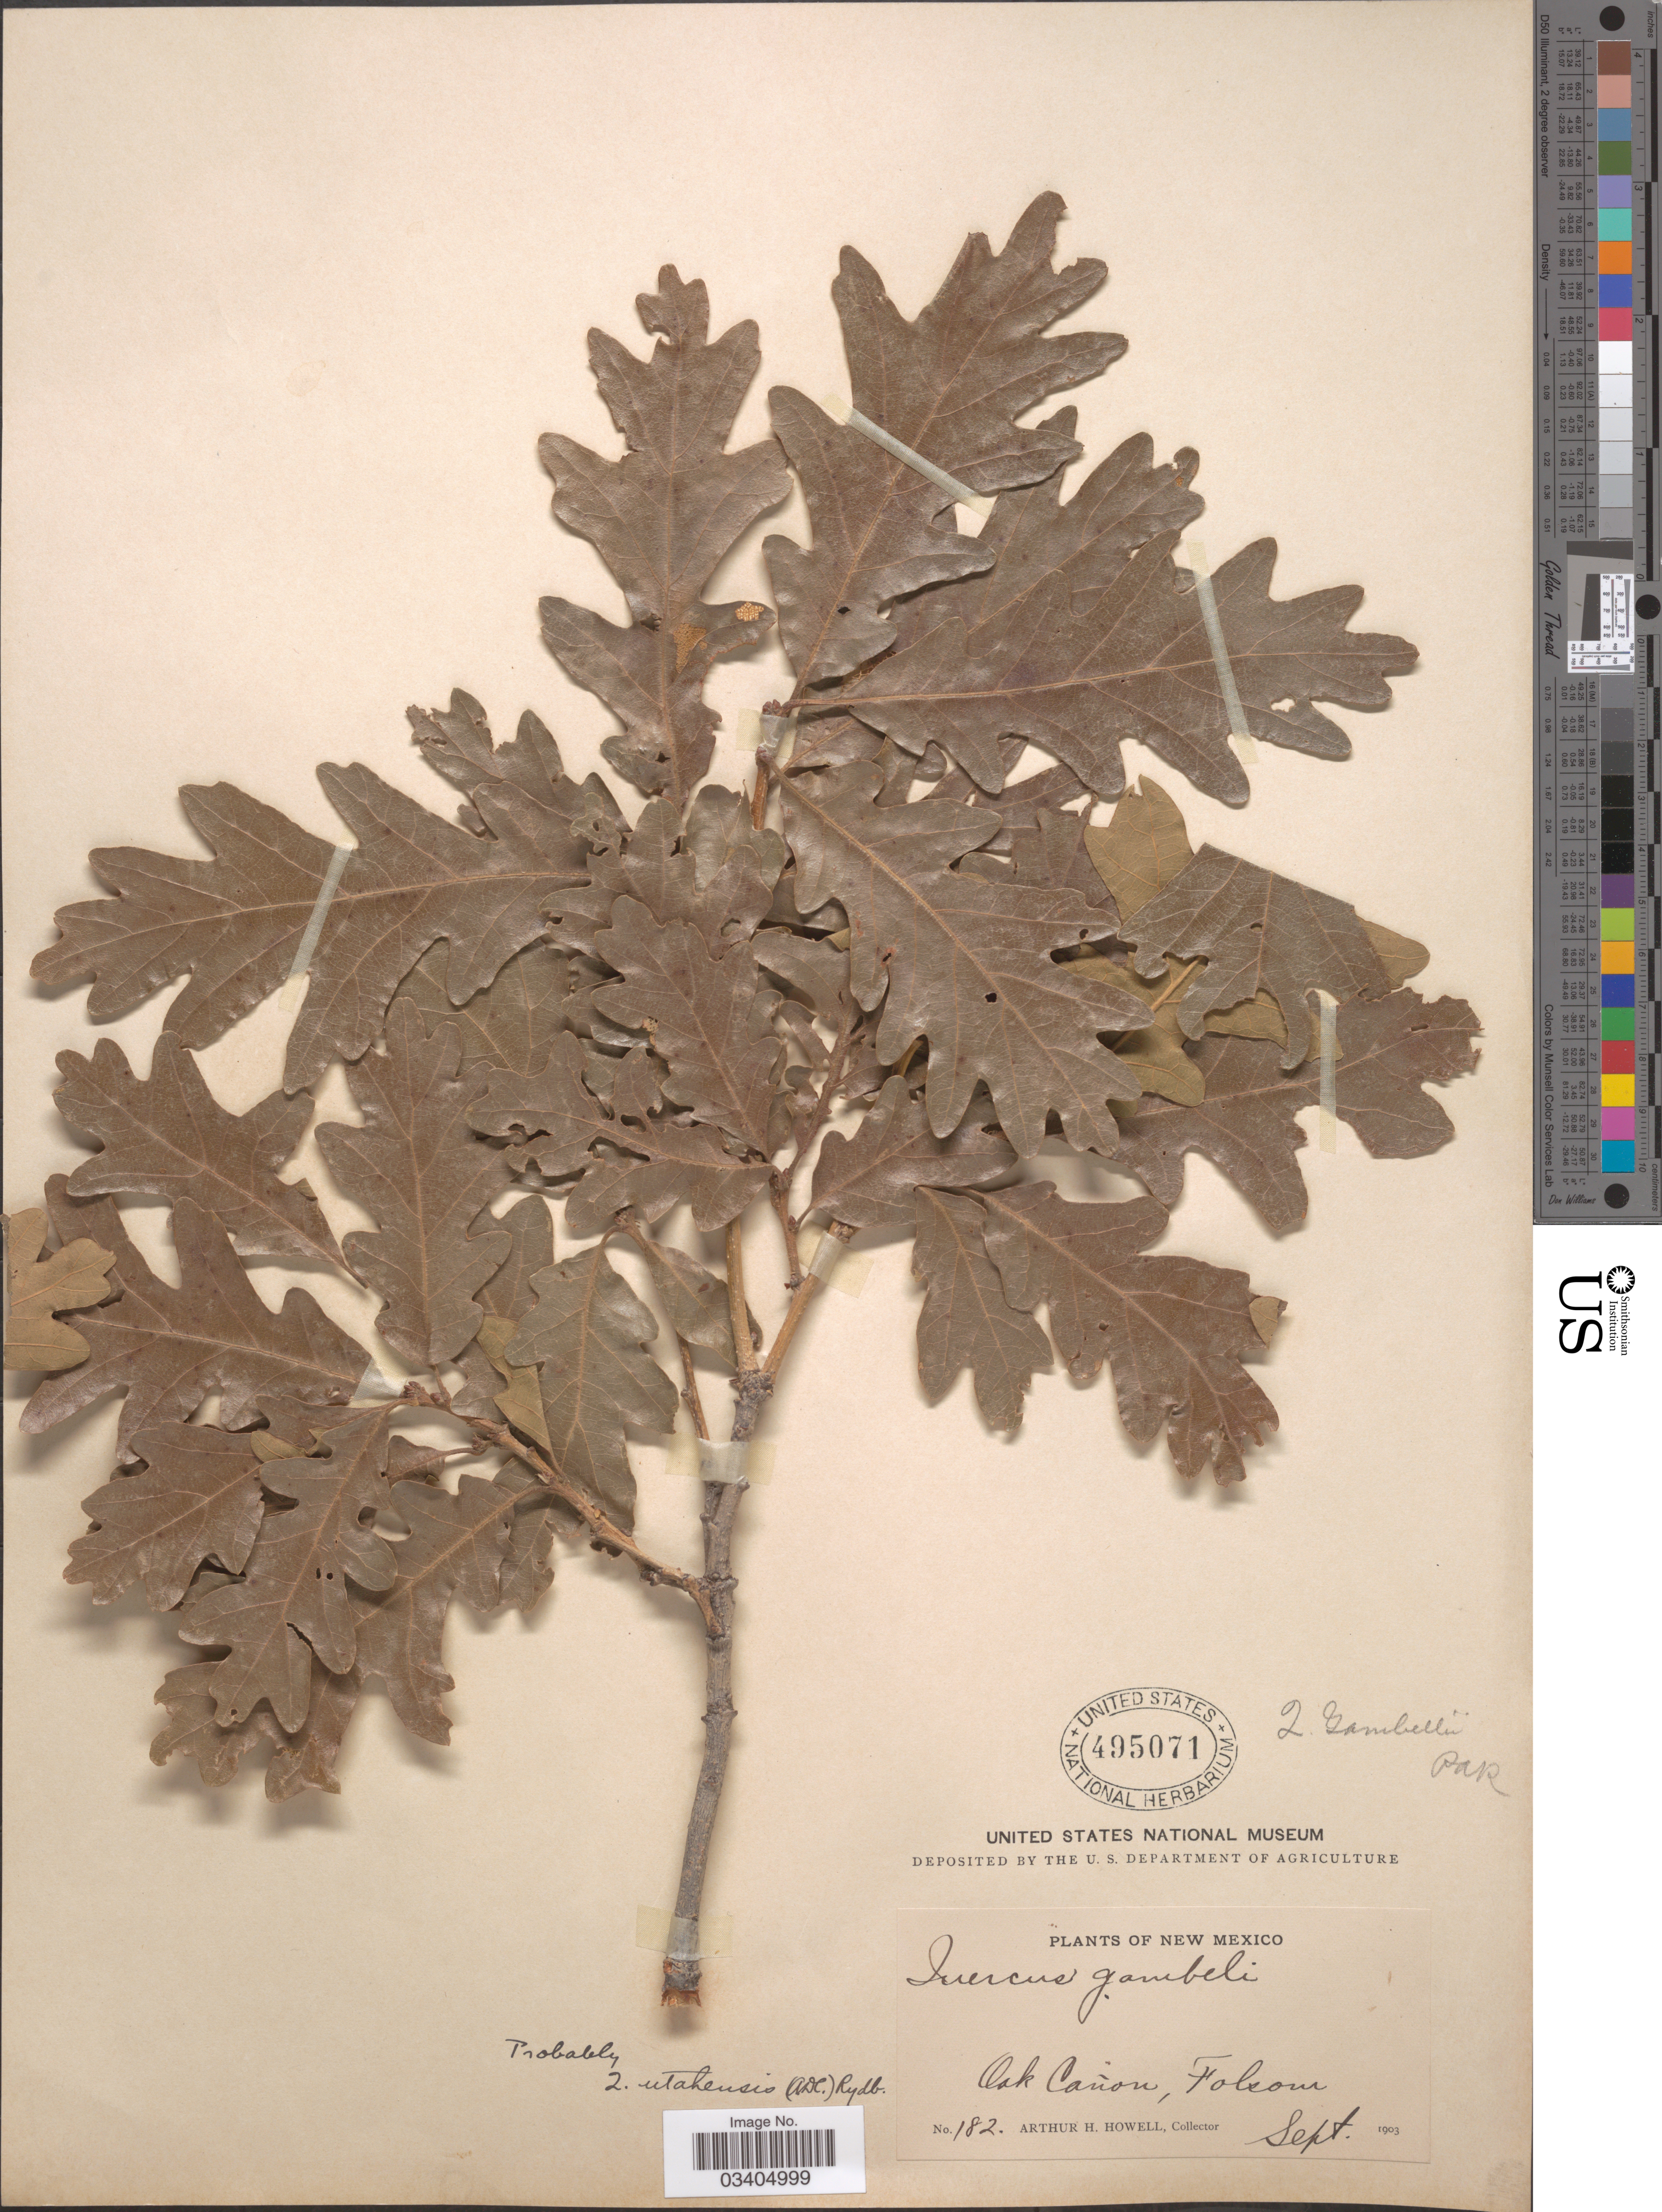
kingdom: Plantae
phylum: Tracheophyta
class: Magnoliopsida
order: Fagales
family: Fagaceae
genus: Quercus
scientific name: Quercus gambelii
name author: Nutt.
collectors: A. H. Howell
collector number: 182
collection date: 1903-09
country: United States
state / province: New Mexico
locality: Oak Cañon, Folsom.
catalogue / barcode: US 495071